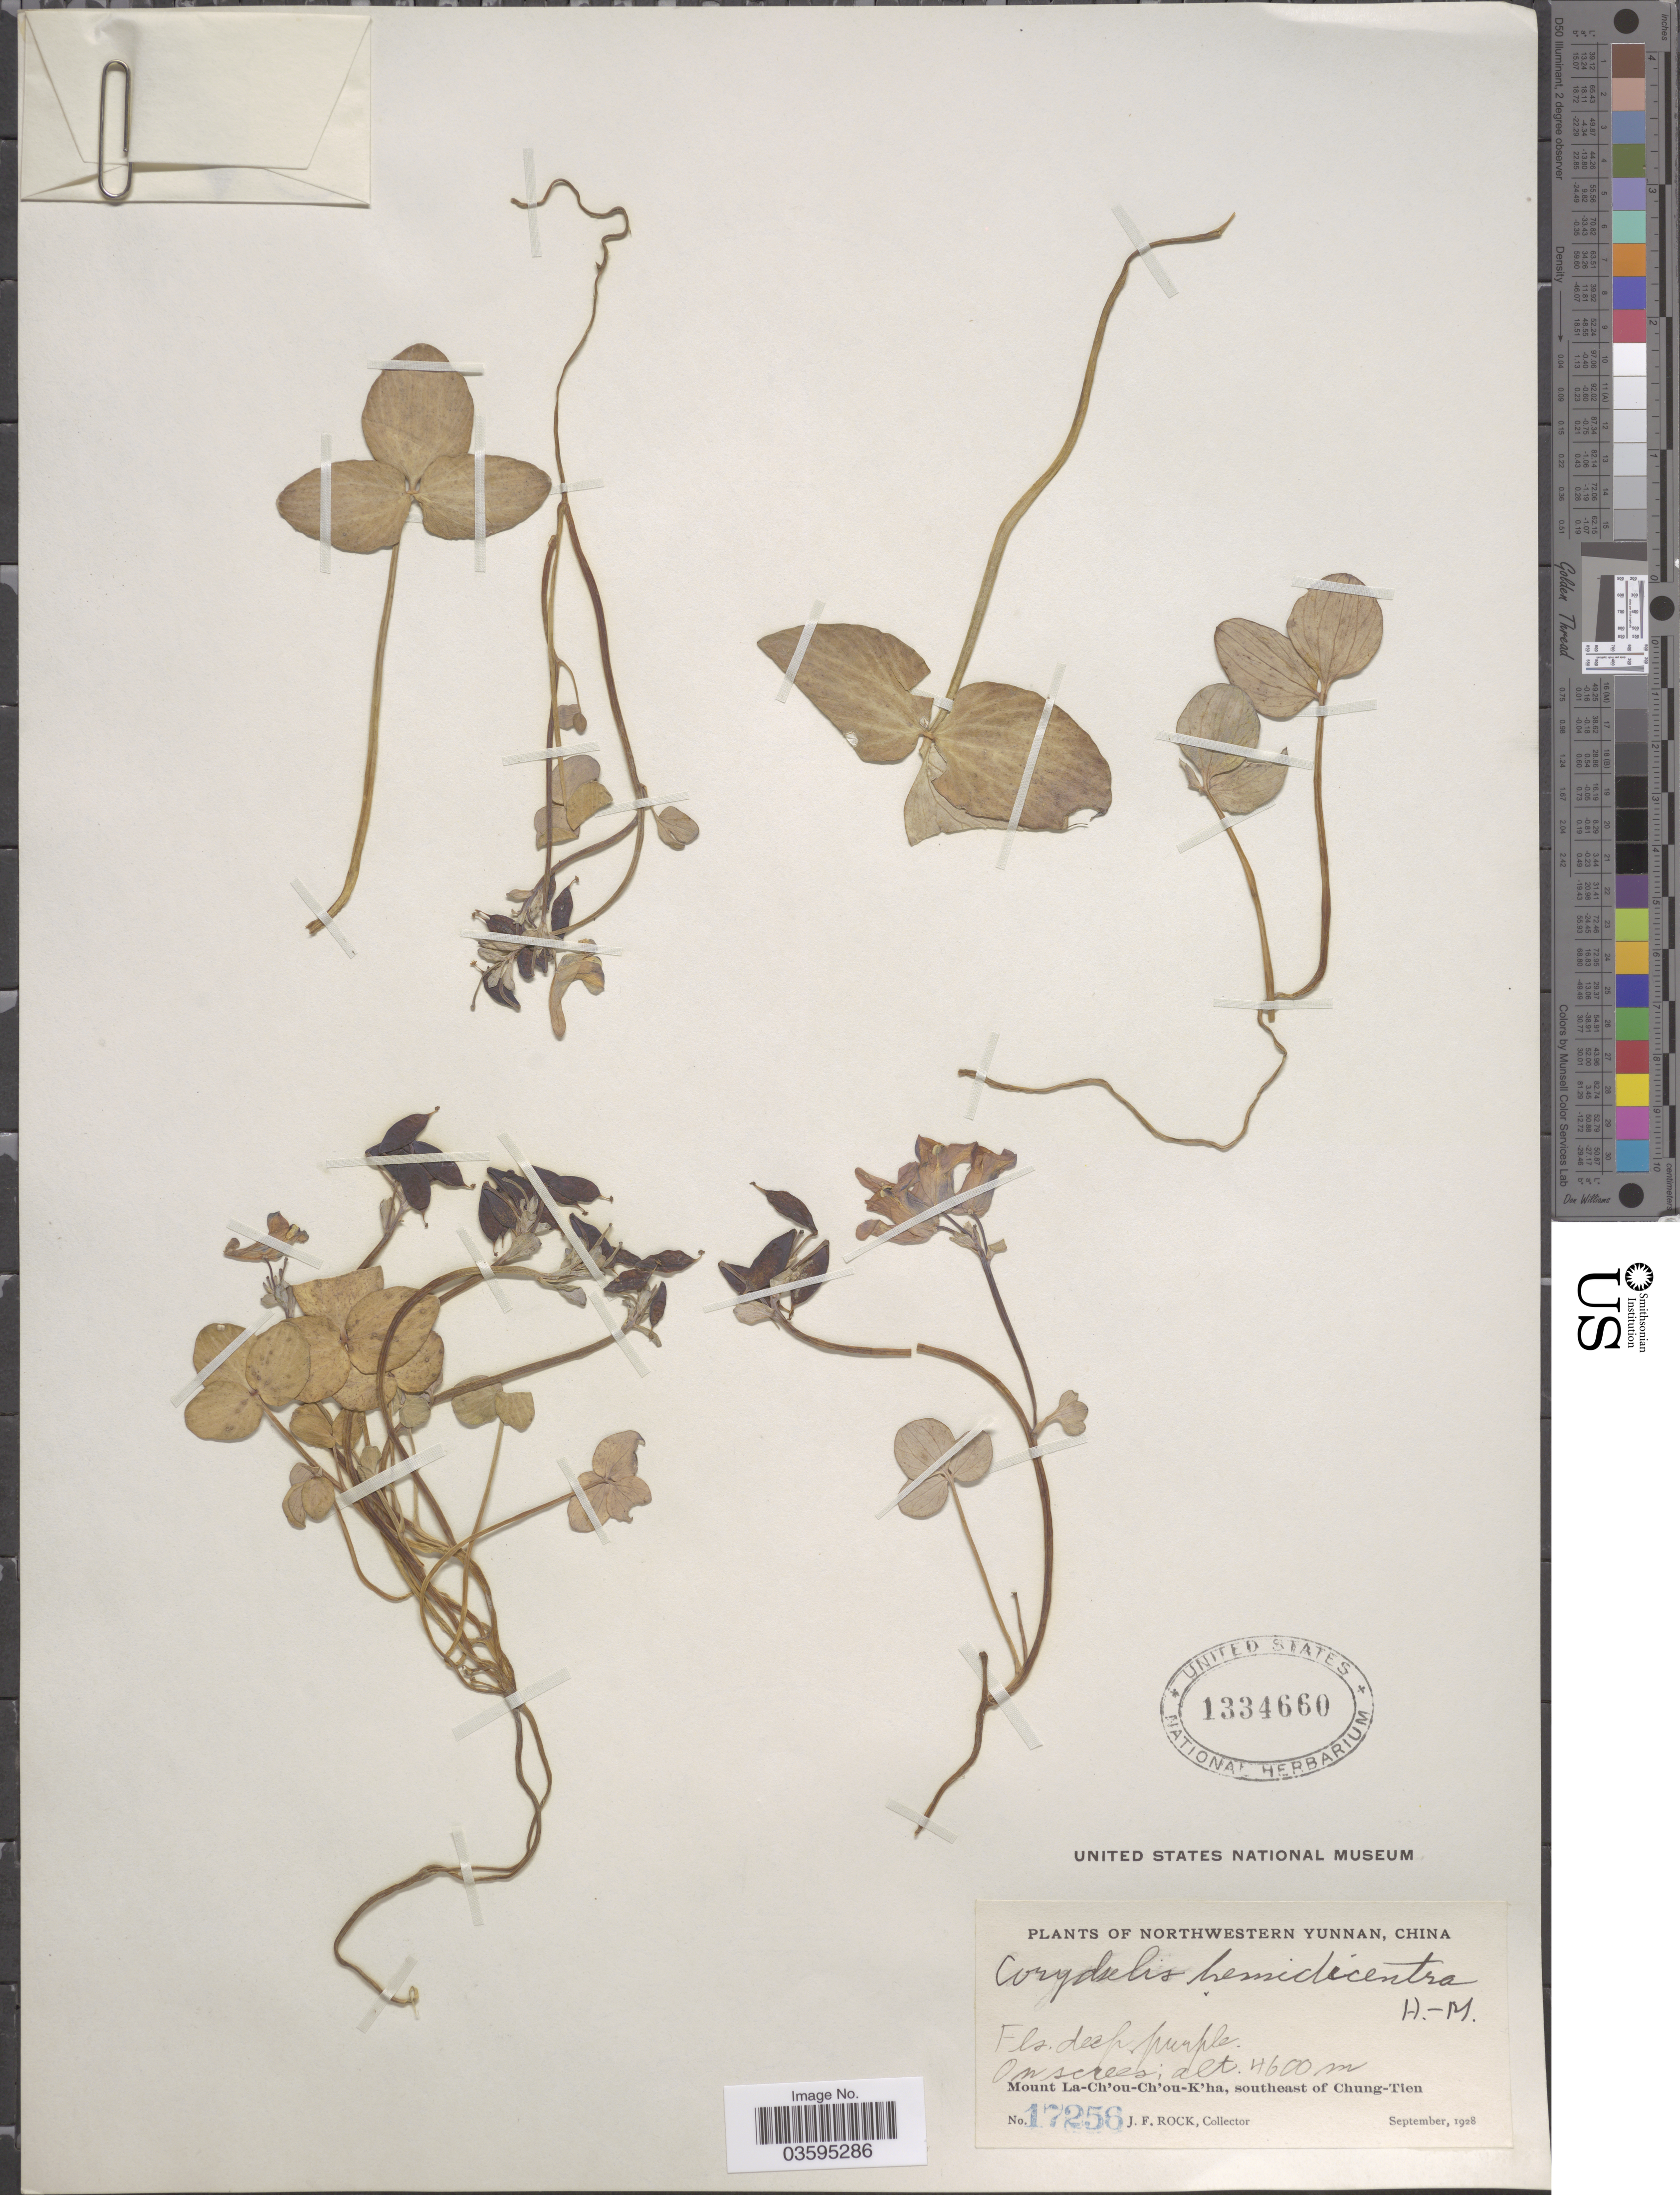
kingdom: Plantae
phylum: Tracheophyta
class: Magnoliopsida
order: Ranunculales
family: Papaveraceae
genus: Corydalis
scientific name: Corydalis hemidicentra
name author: Hand.-Mazz.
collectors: J. Rock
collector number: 17256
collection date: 1928-09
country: China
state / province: Yunnan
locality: Northwestern Yunnan. Mount La-Ch'ou-Ch'ou-K'ha, southeast of Chung-Tien.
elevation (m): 4600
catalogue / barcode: US 1334660